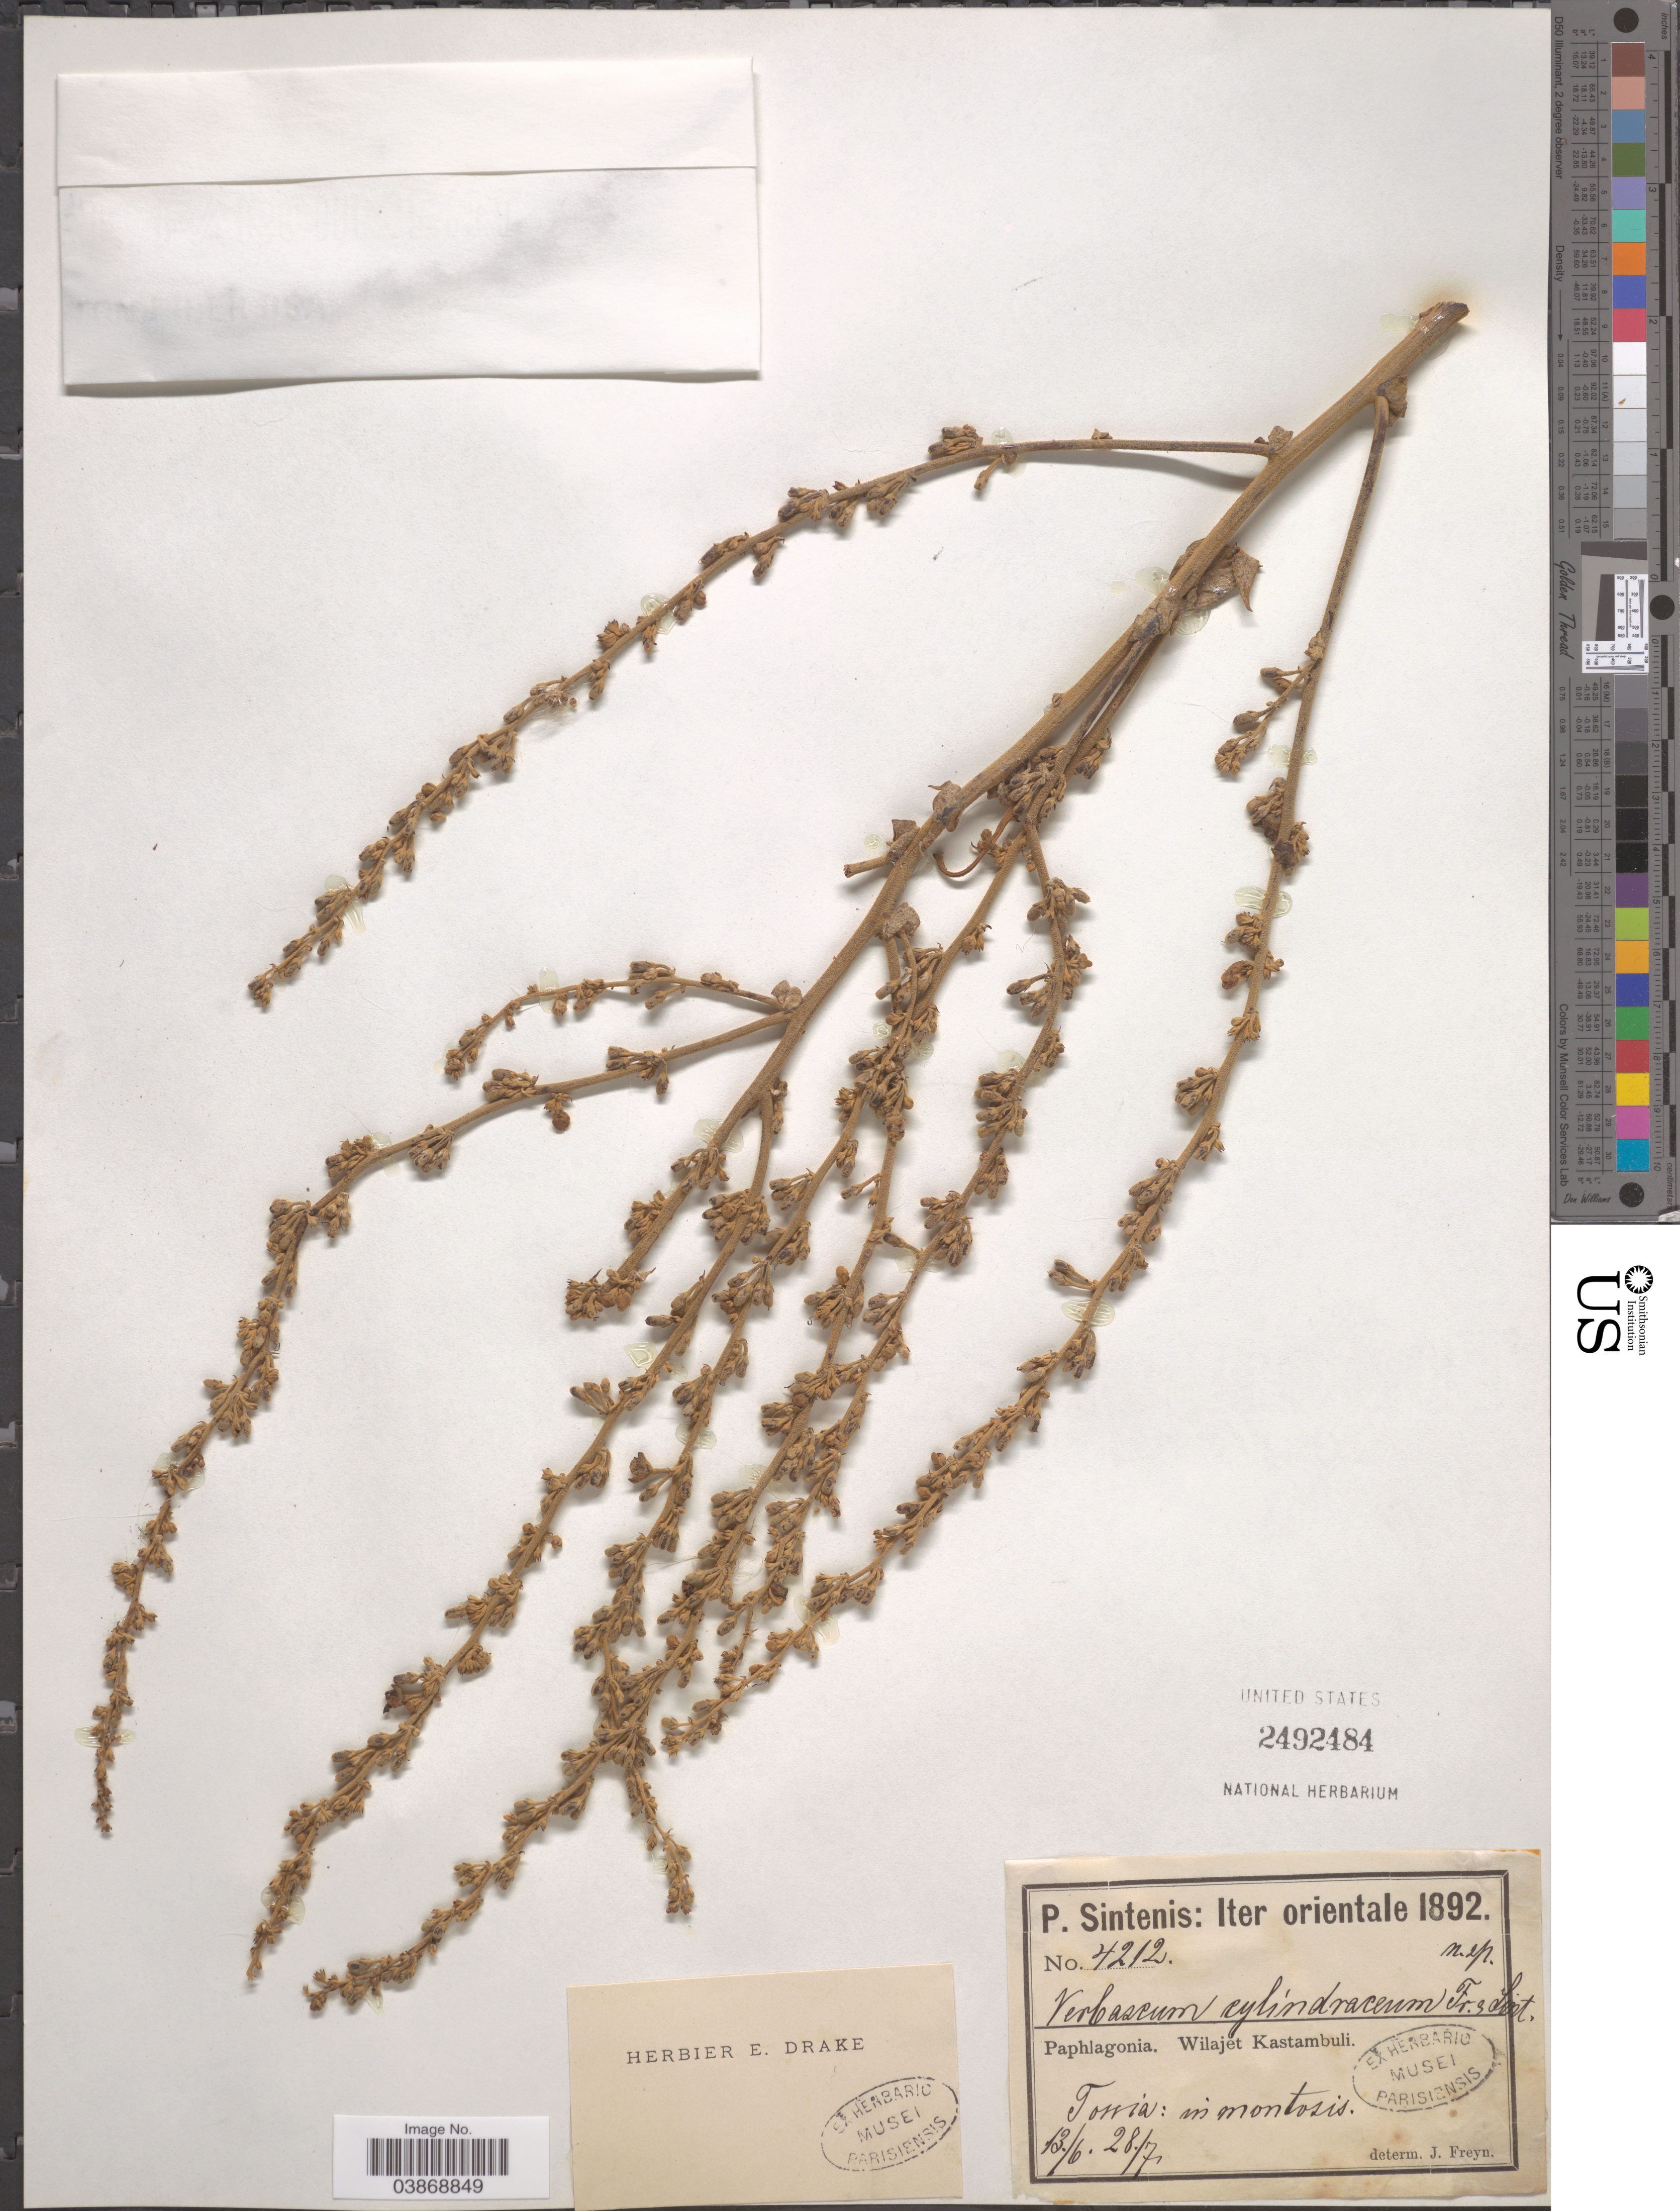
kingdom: Plantae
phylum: Tracheophyta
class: Magnoliopsida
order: Lamiales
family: Scrophulariaceae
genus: Verbascum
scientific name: Verbascum cylindraceum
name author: Freyn & Sint.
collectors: P. Sintenis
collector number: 4212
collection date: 1892-06-13/1892-07-28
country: Turkey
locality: Paphlagonia. Wilajet Kastambuli. Tossia: in montosis.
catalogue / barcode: US 2492484